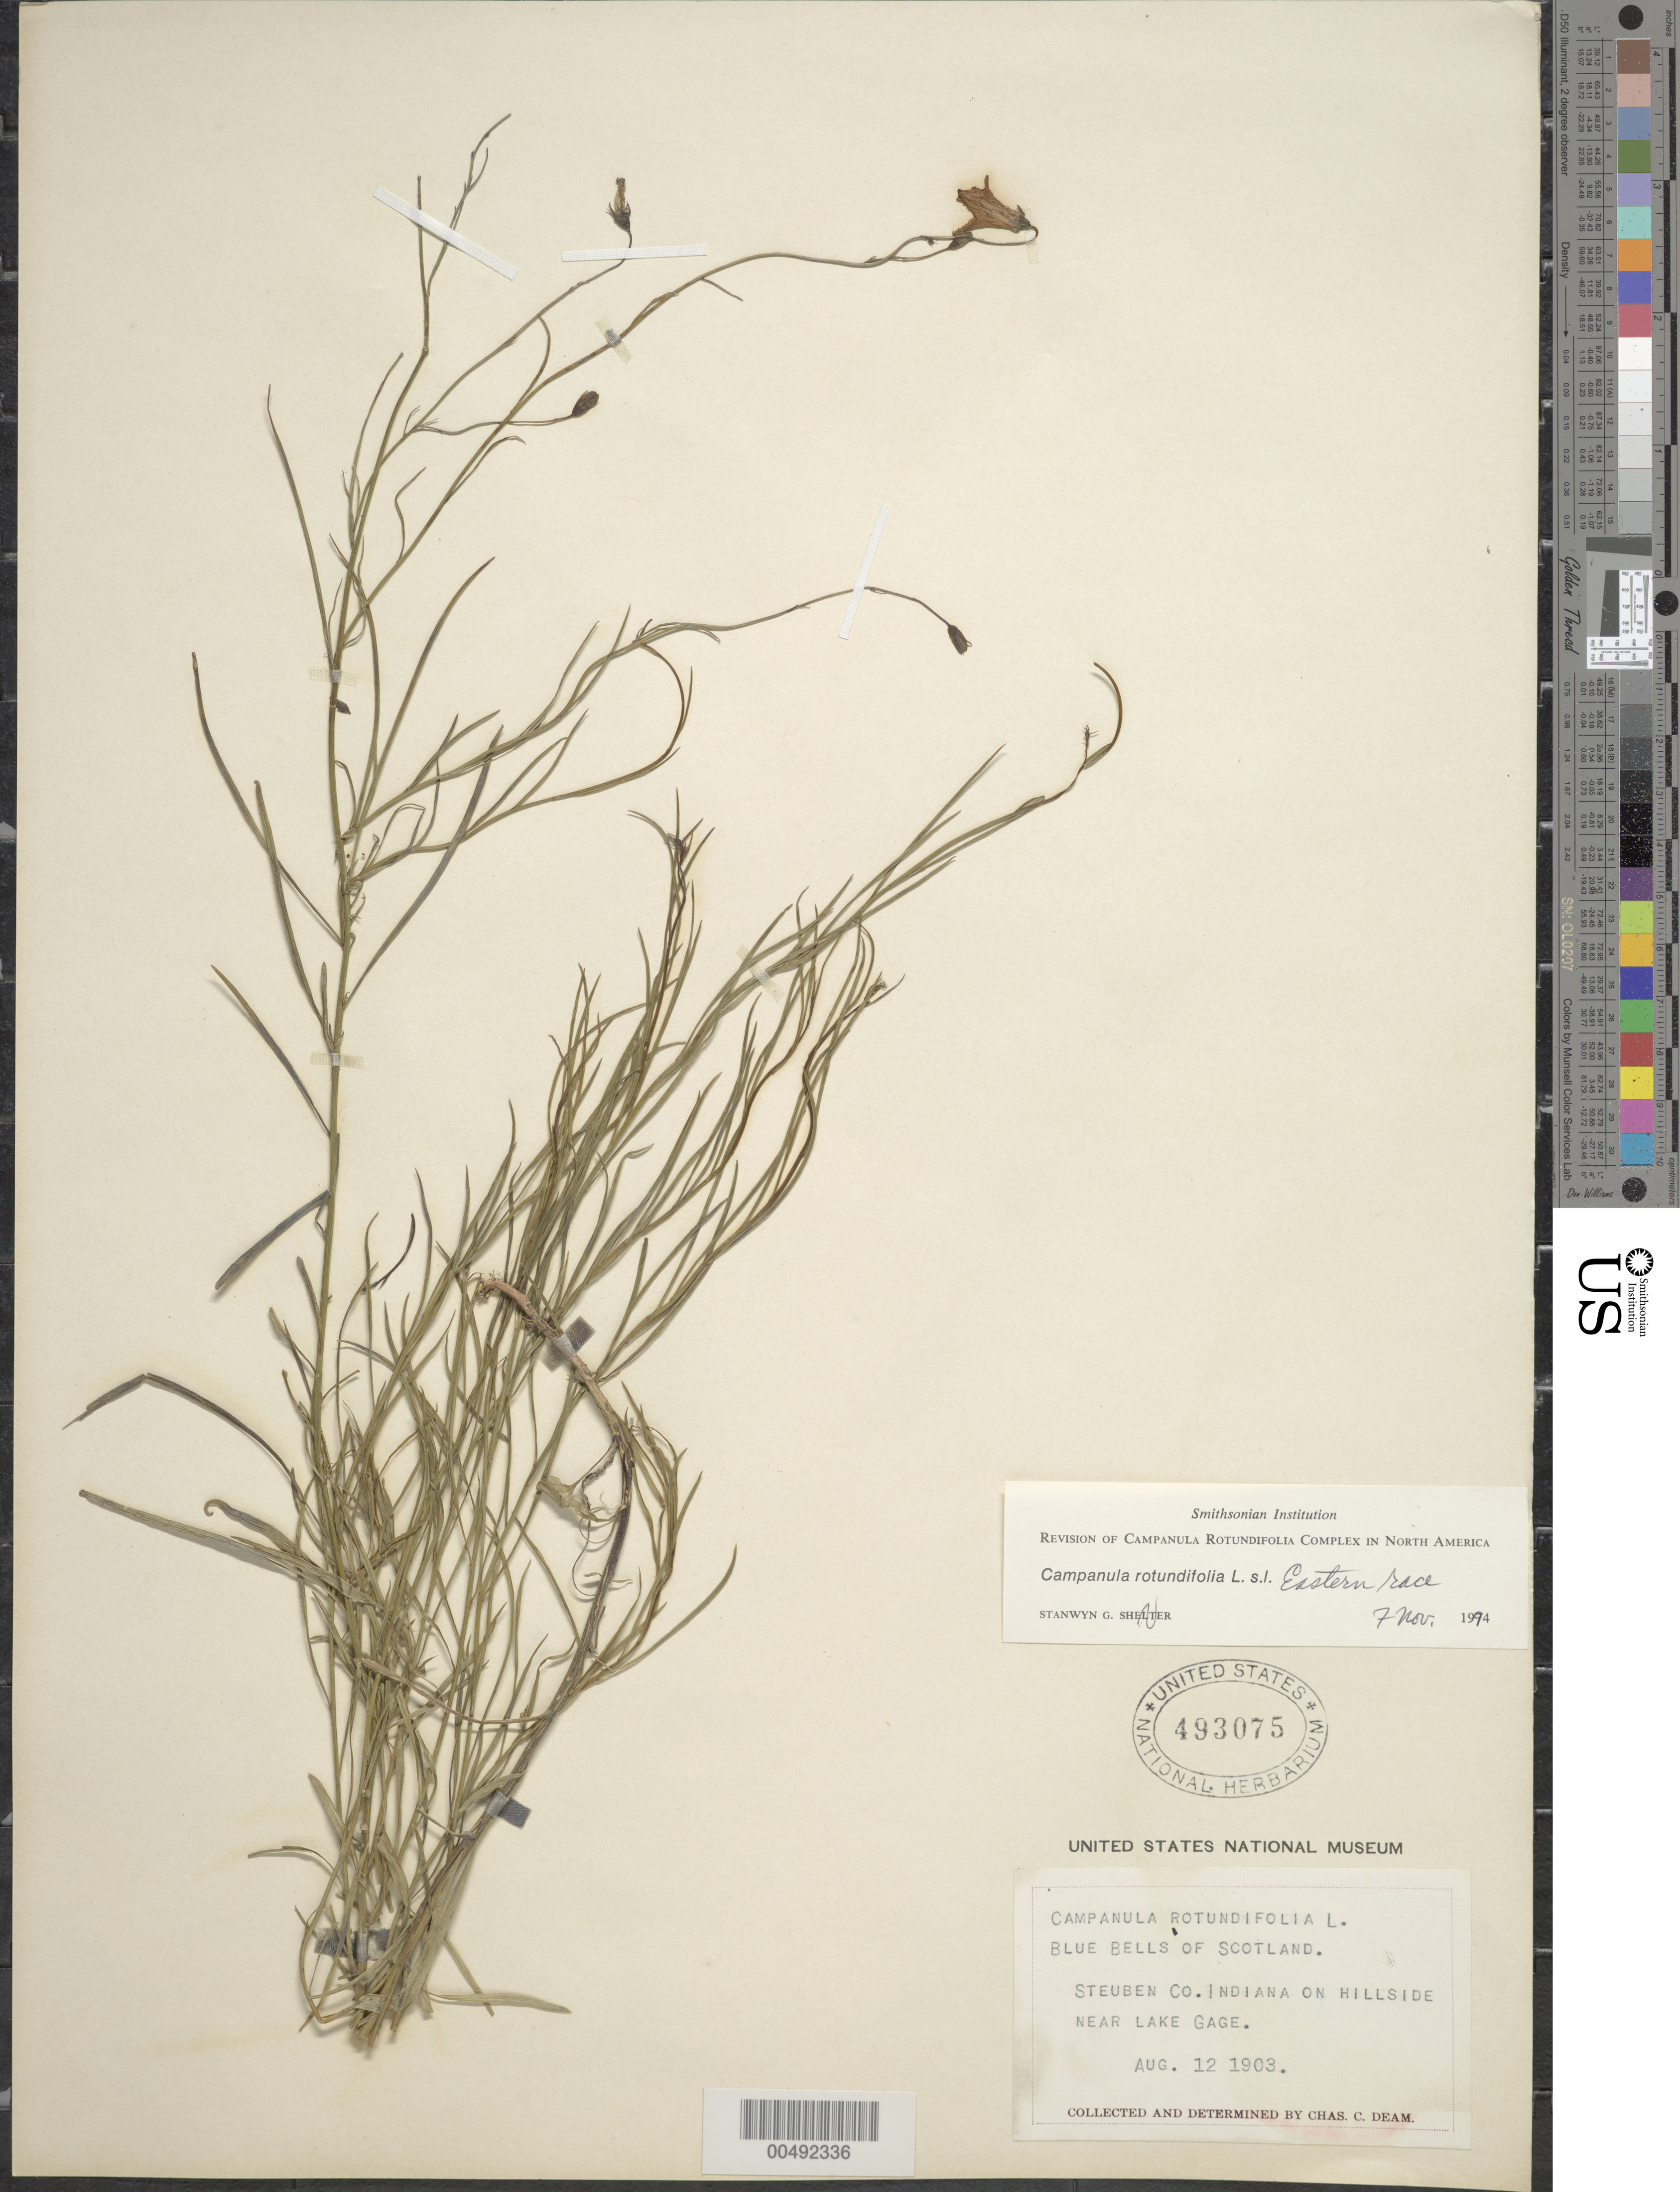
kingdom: Plantae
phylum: Tracheophyta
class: Magnoliopsida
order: Asterales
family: Campanulaceae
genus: Campanula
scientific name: Campanula rotundifolia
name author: L.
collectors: C. C. Deam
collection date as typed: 12 Aug 1903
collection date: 1903-08-12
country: United States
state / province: Indiana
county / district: Steuben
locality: near Lake Gage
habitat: on hillside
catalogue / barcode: US 493075